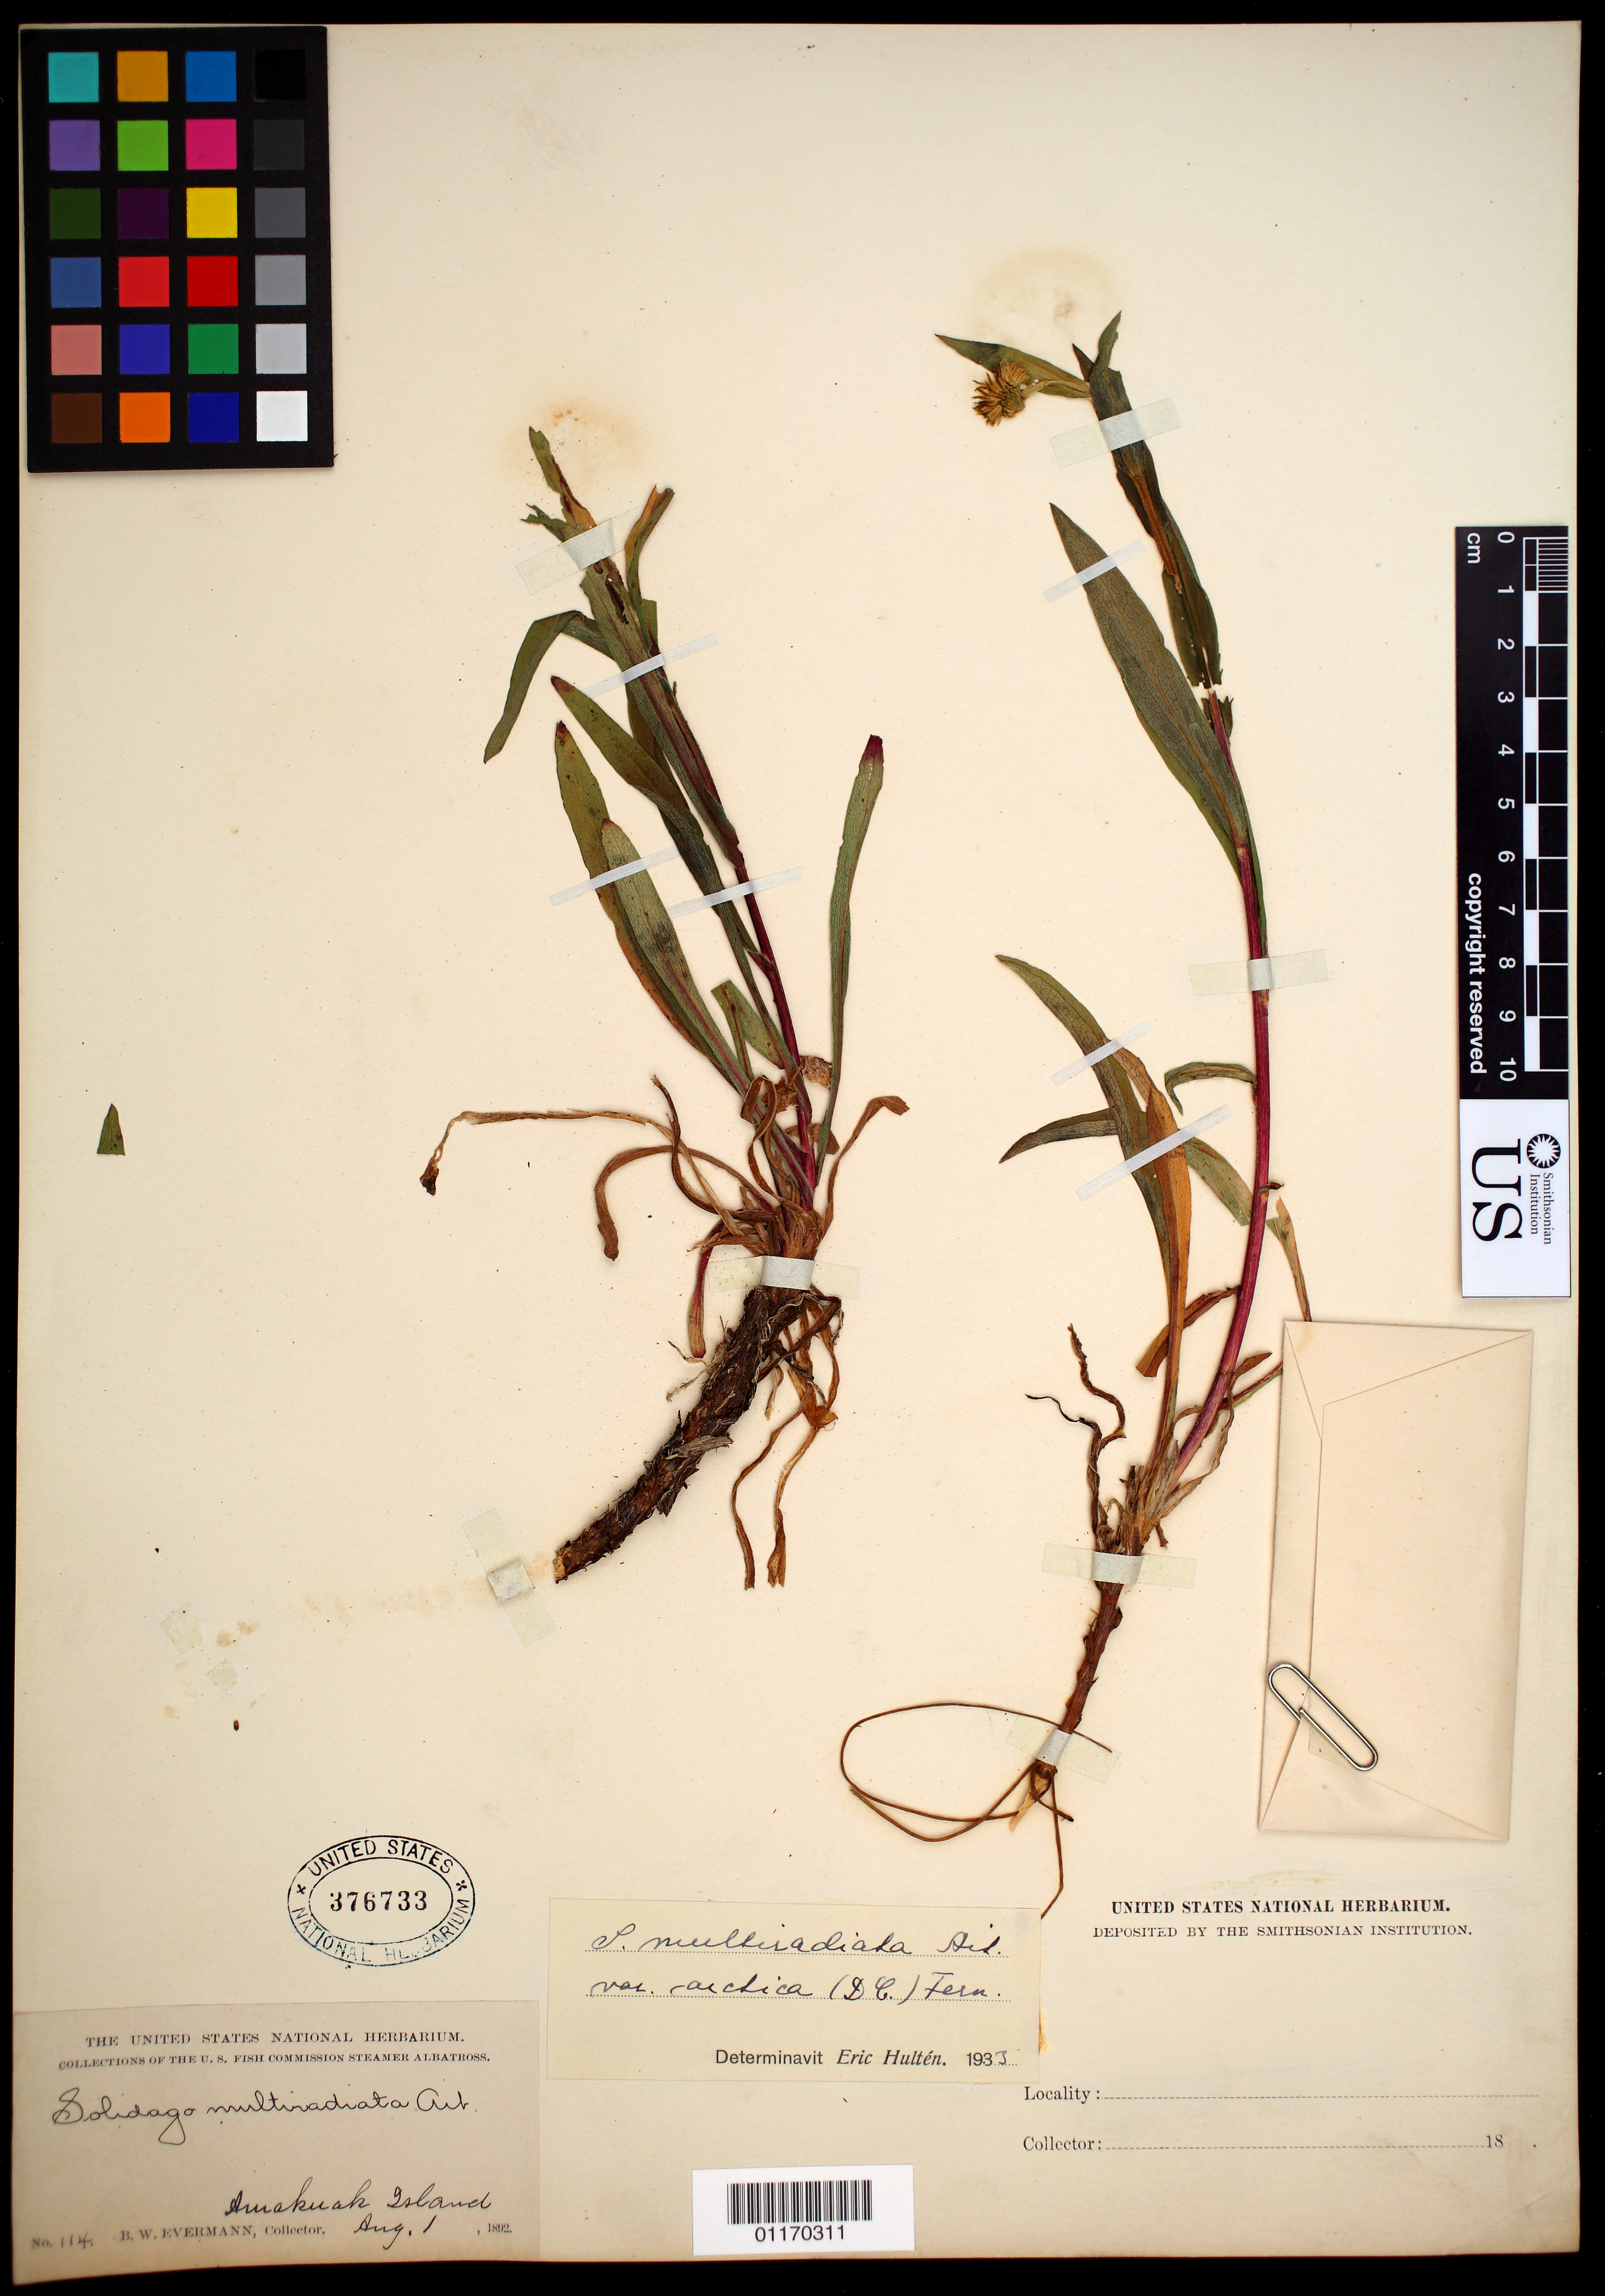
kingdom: Plantae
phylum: Tracheophyta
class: Magnoliopsida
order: Asterales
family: Asteraceae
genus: Solidago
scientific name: Solidago multiradiata var. arctica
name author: (DC.) Fernald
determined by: Hultén, [O.] Eric G.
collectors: B. W. Evermann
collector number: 114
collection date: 1892-08-01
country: United States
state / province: Alaska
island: Amakuak Island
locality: Amakuak Island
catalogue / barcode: US 376733